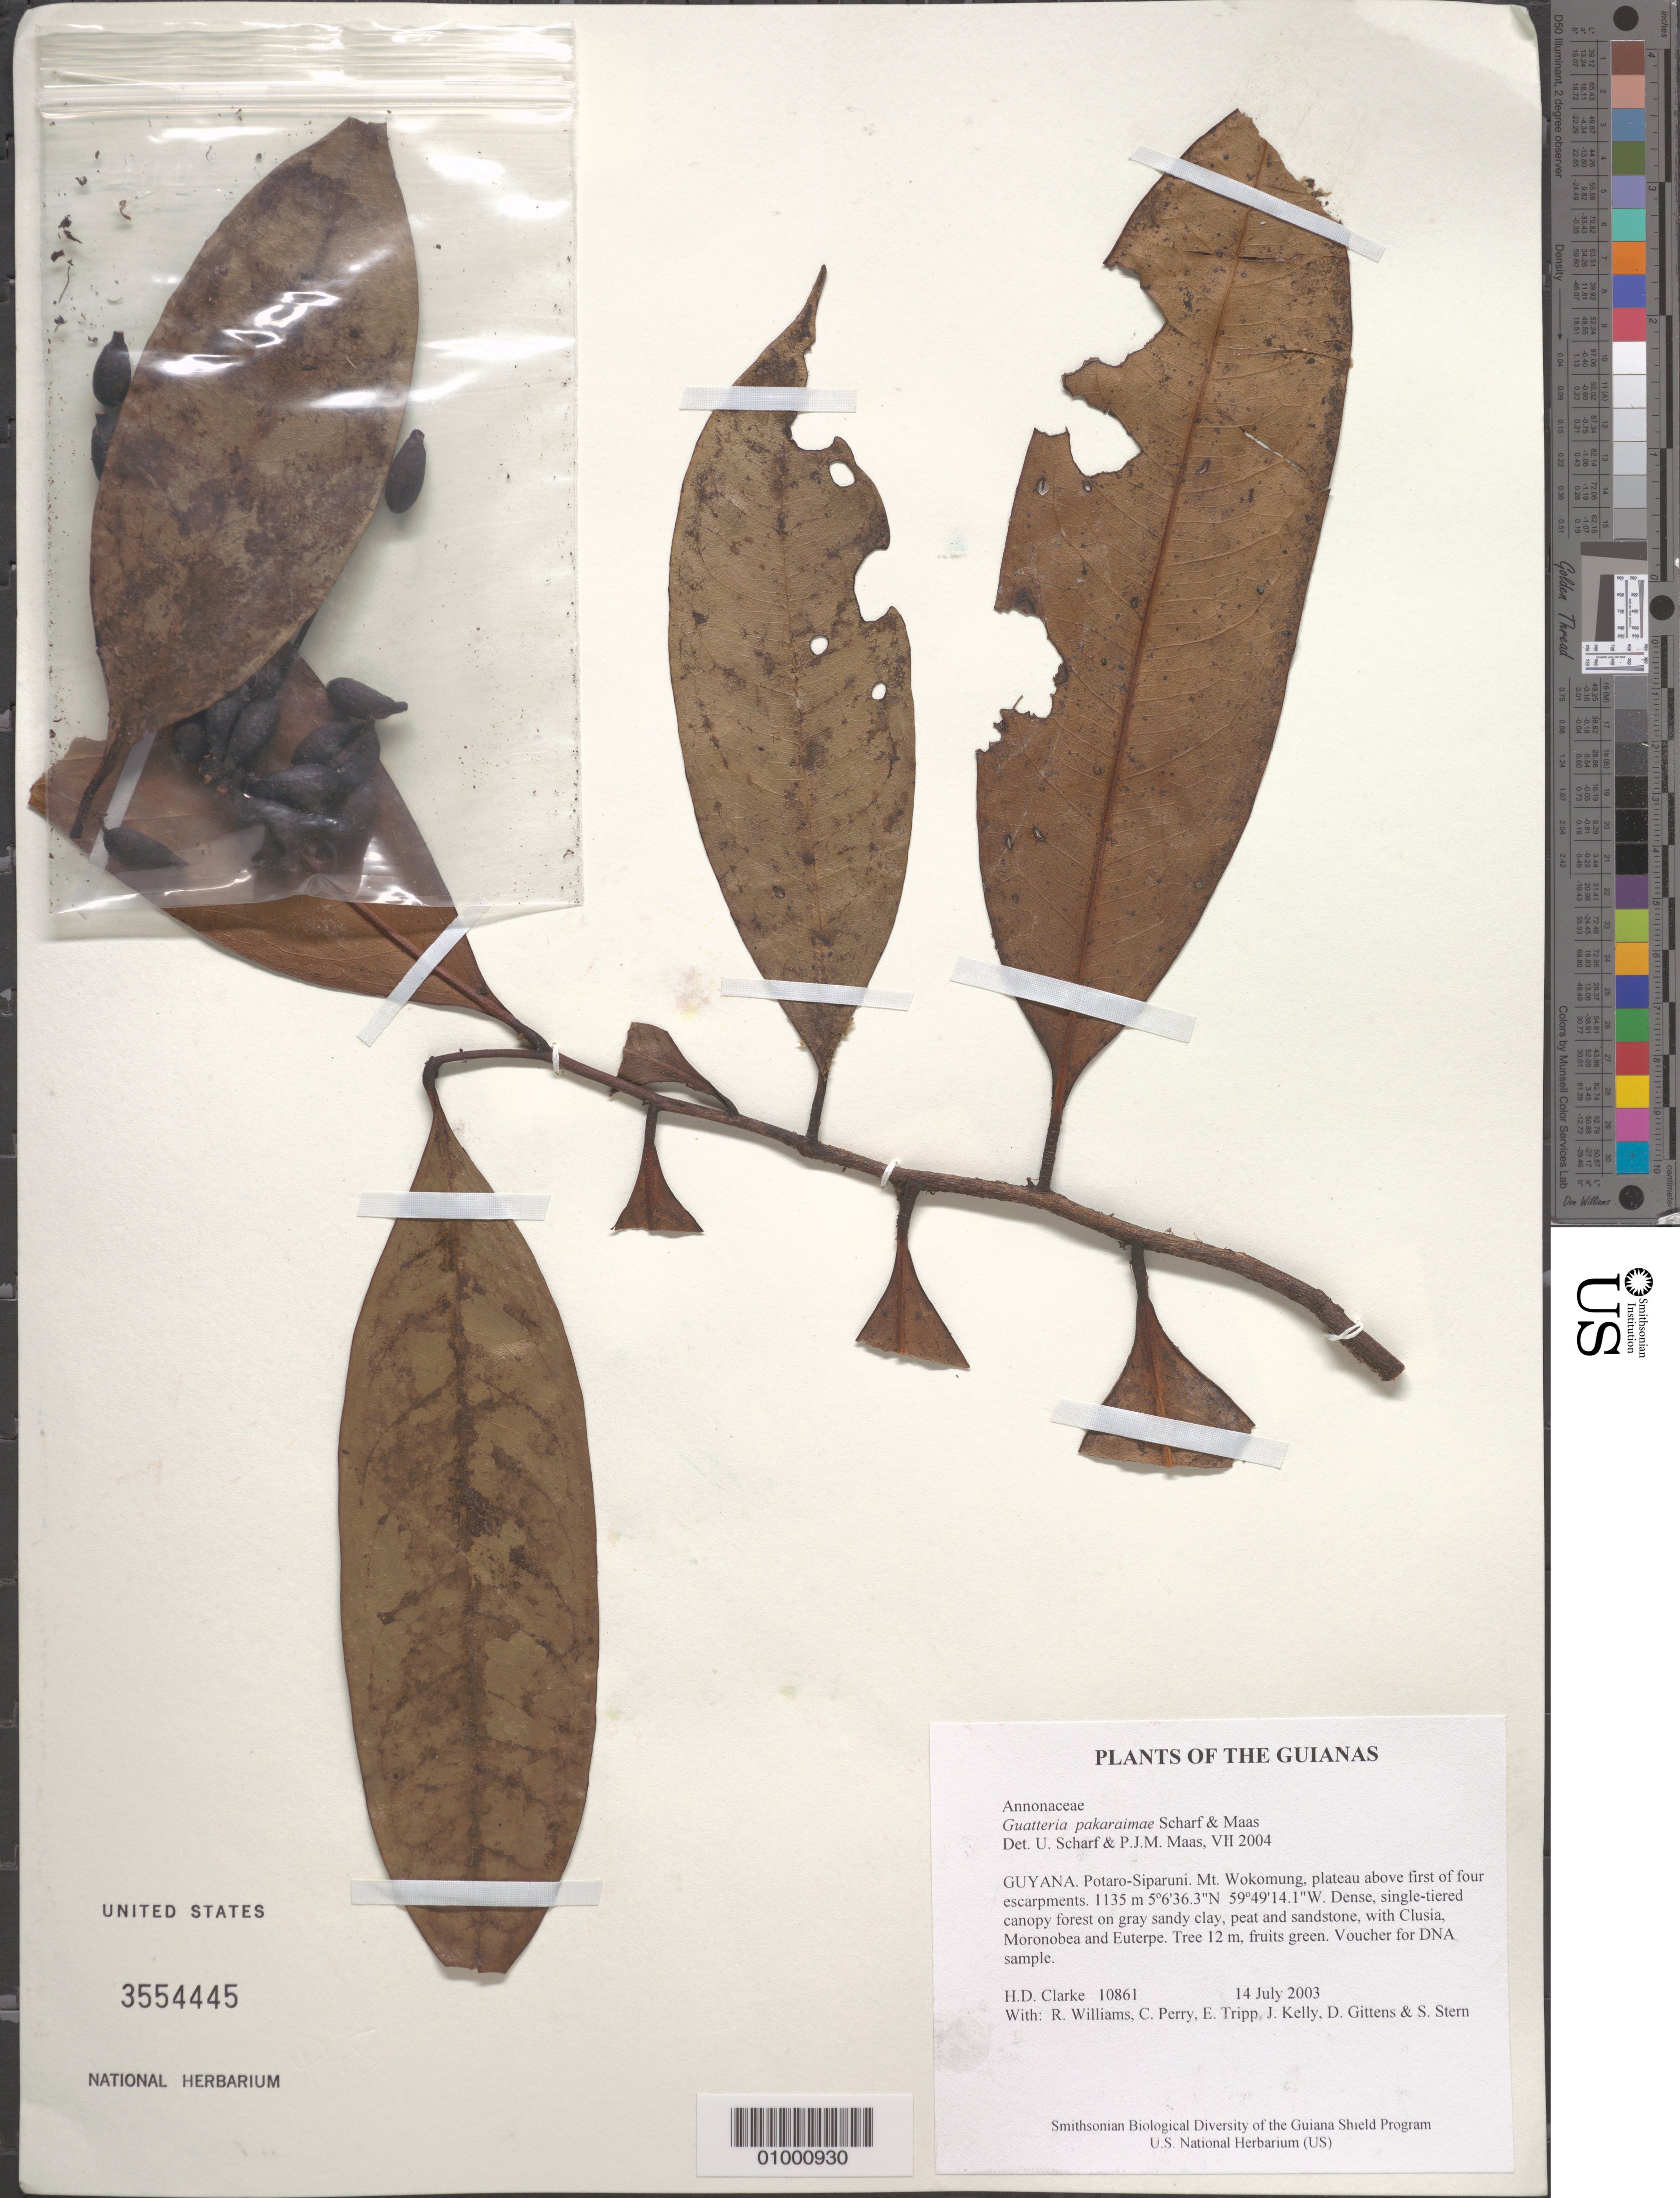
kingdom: Plantae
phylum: Tracheophyta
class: Magnoliopsida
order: Magnoliales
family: Annonaceae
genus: Guatteria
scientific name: Guatteria pakaraimae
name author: Scharf & Maas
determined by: Scharf, U.; Maas, P. J.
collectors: H. D. Clarke, R. Williams, C. Perry, E. Tripp, J. Kelly, D. Gittens & S. R. Stern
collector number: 10861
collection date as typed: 14 July 2003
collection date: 2003-07-14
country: Guyana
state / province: Potaro-Siparuni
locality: Mt. Wokomung, plateau above first of four escarpments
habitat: Dense, single-tiered canopy forest on gray sandy clay, peat and sandstone, with Clusia, Moronobea and Euterpe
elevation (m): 1135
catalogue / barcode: US 3554445